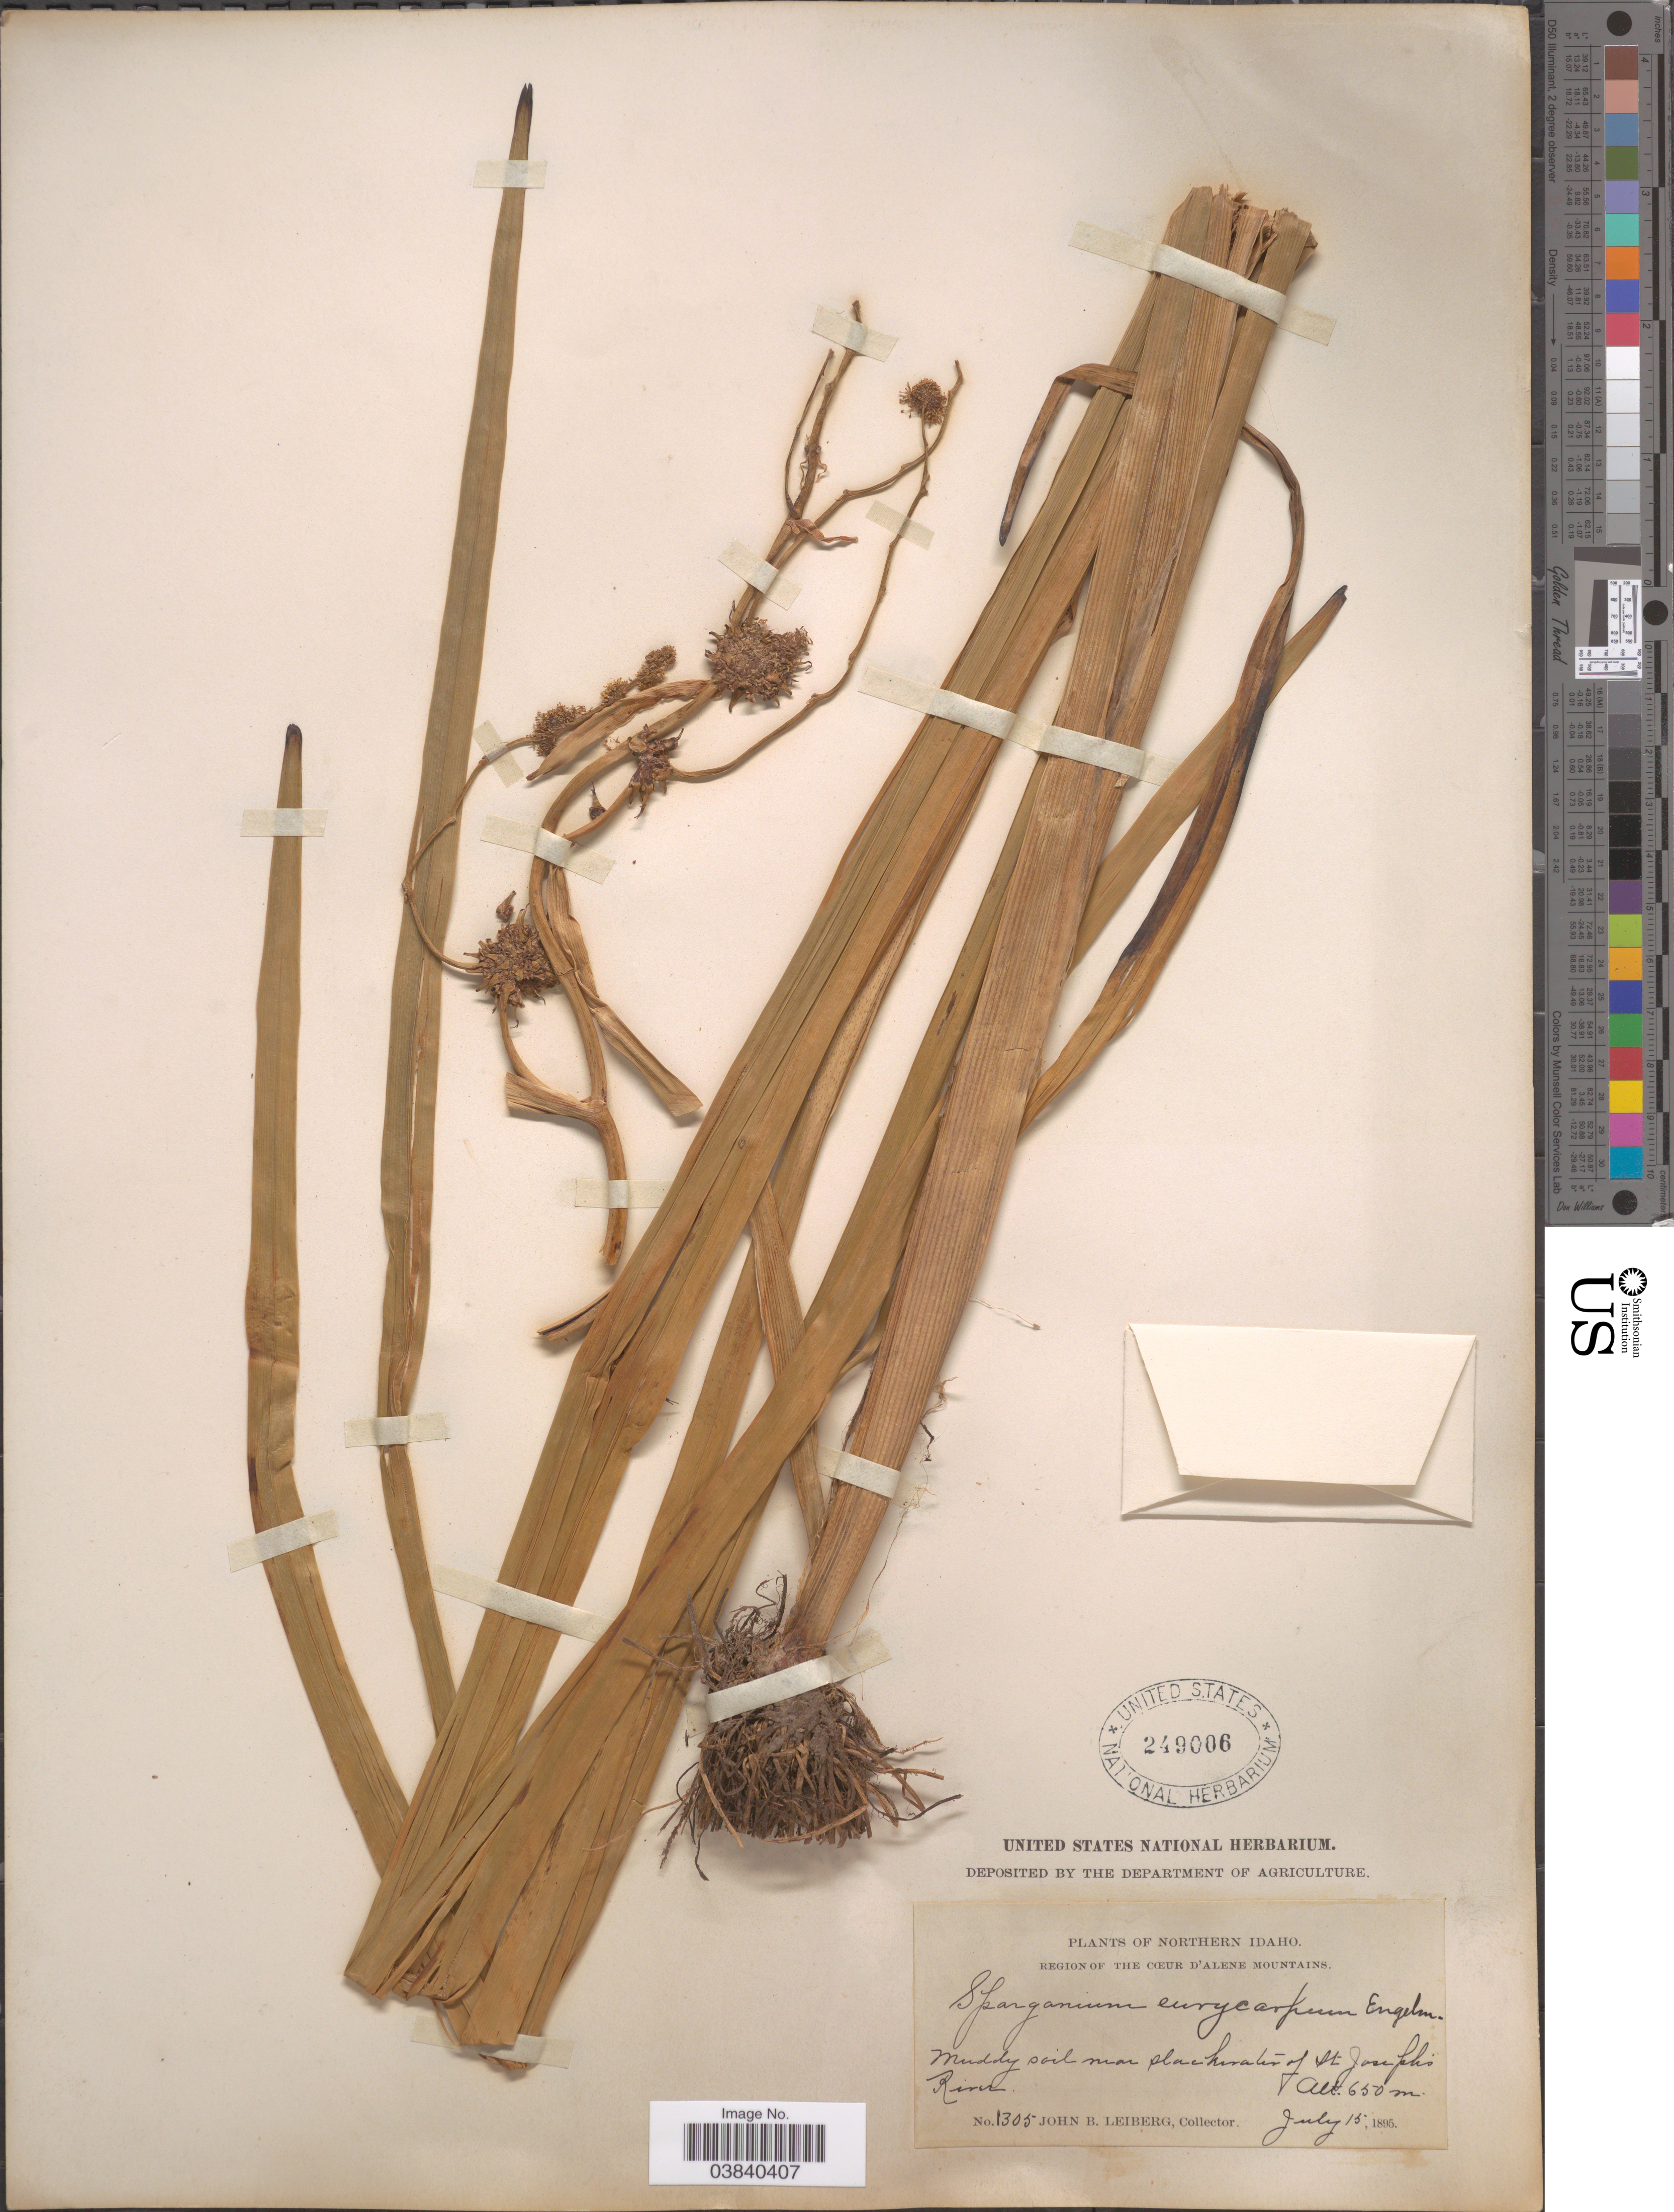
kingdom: Plantae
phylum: Tracheophyta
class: Liliopsida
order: Poales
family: Typhaceae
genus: Sparganium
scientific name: Sparganium eurycarpum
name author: Engelm.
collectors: J. B. Leiberg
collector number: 1305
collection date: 1895-07-15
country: United States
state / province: Idaho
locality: Northern Idaho. Near slackwater of St. Joseph's River.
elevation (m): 650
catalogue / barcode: US 249006